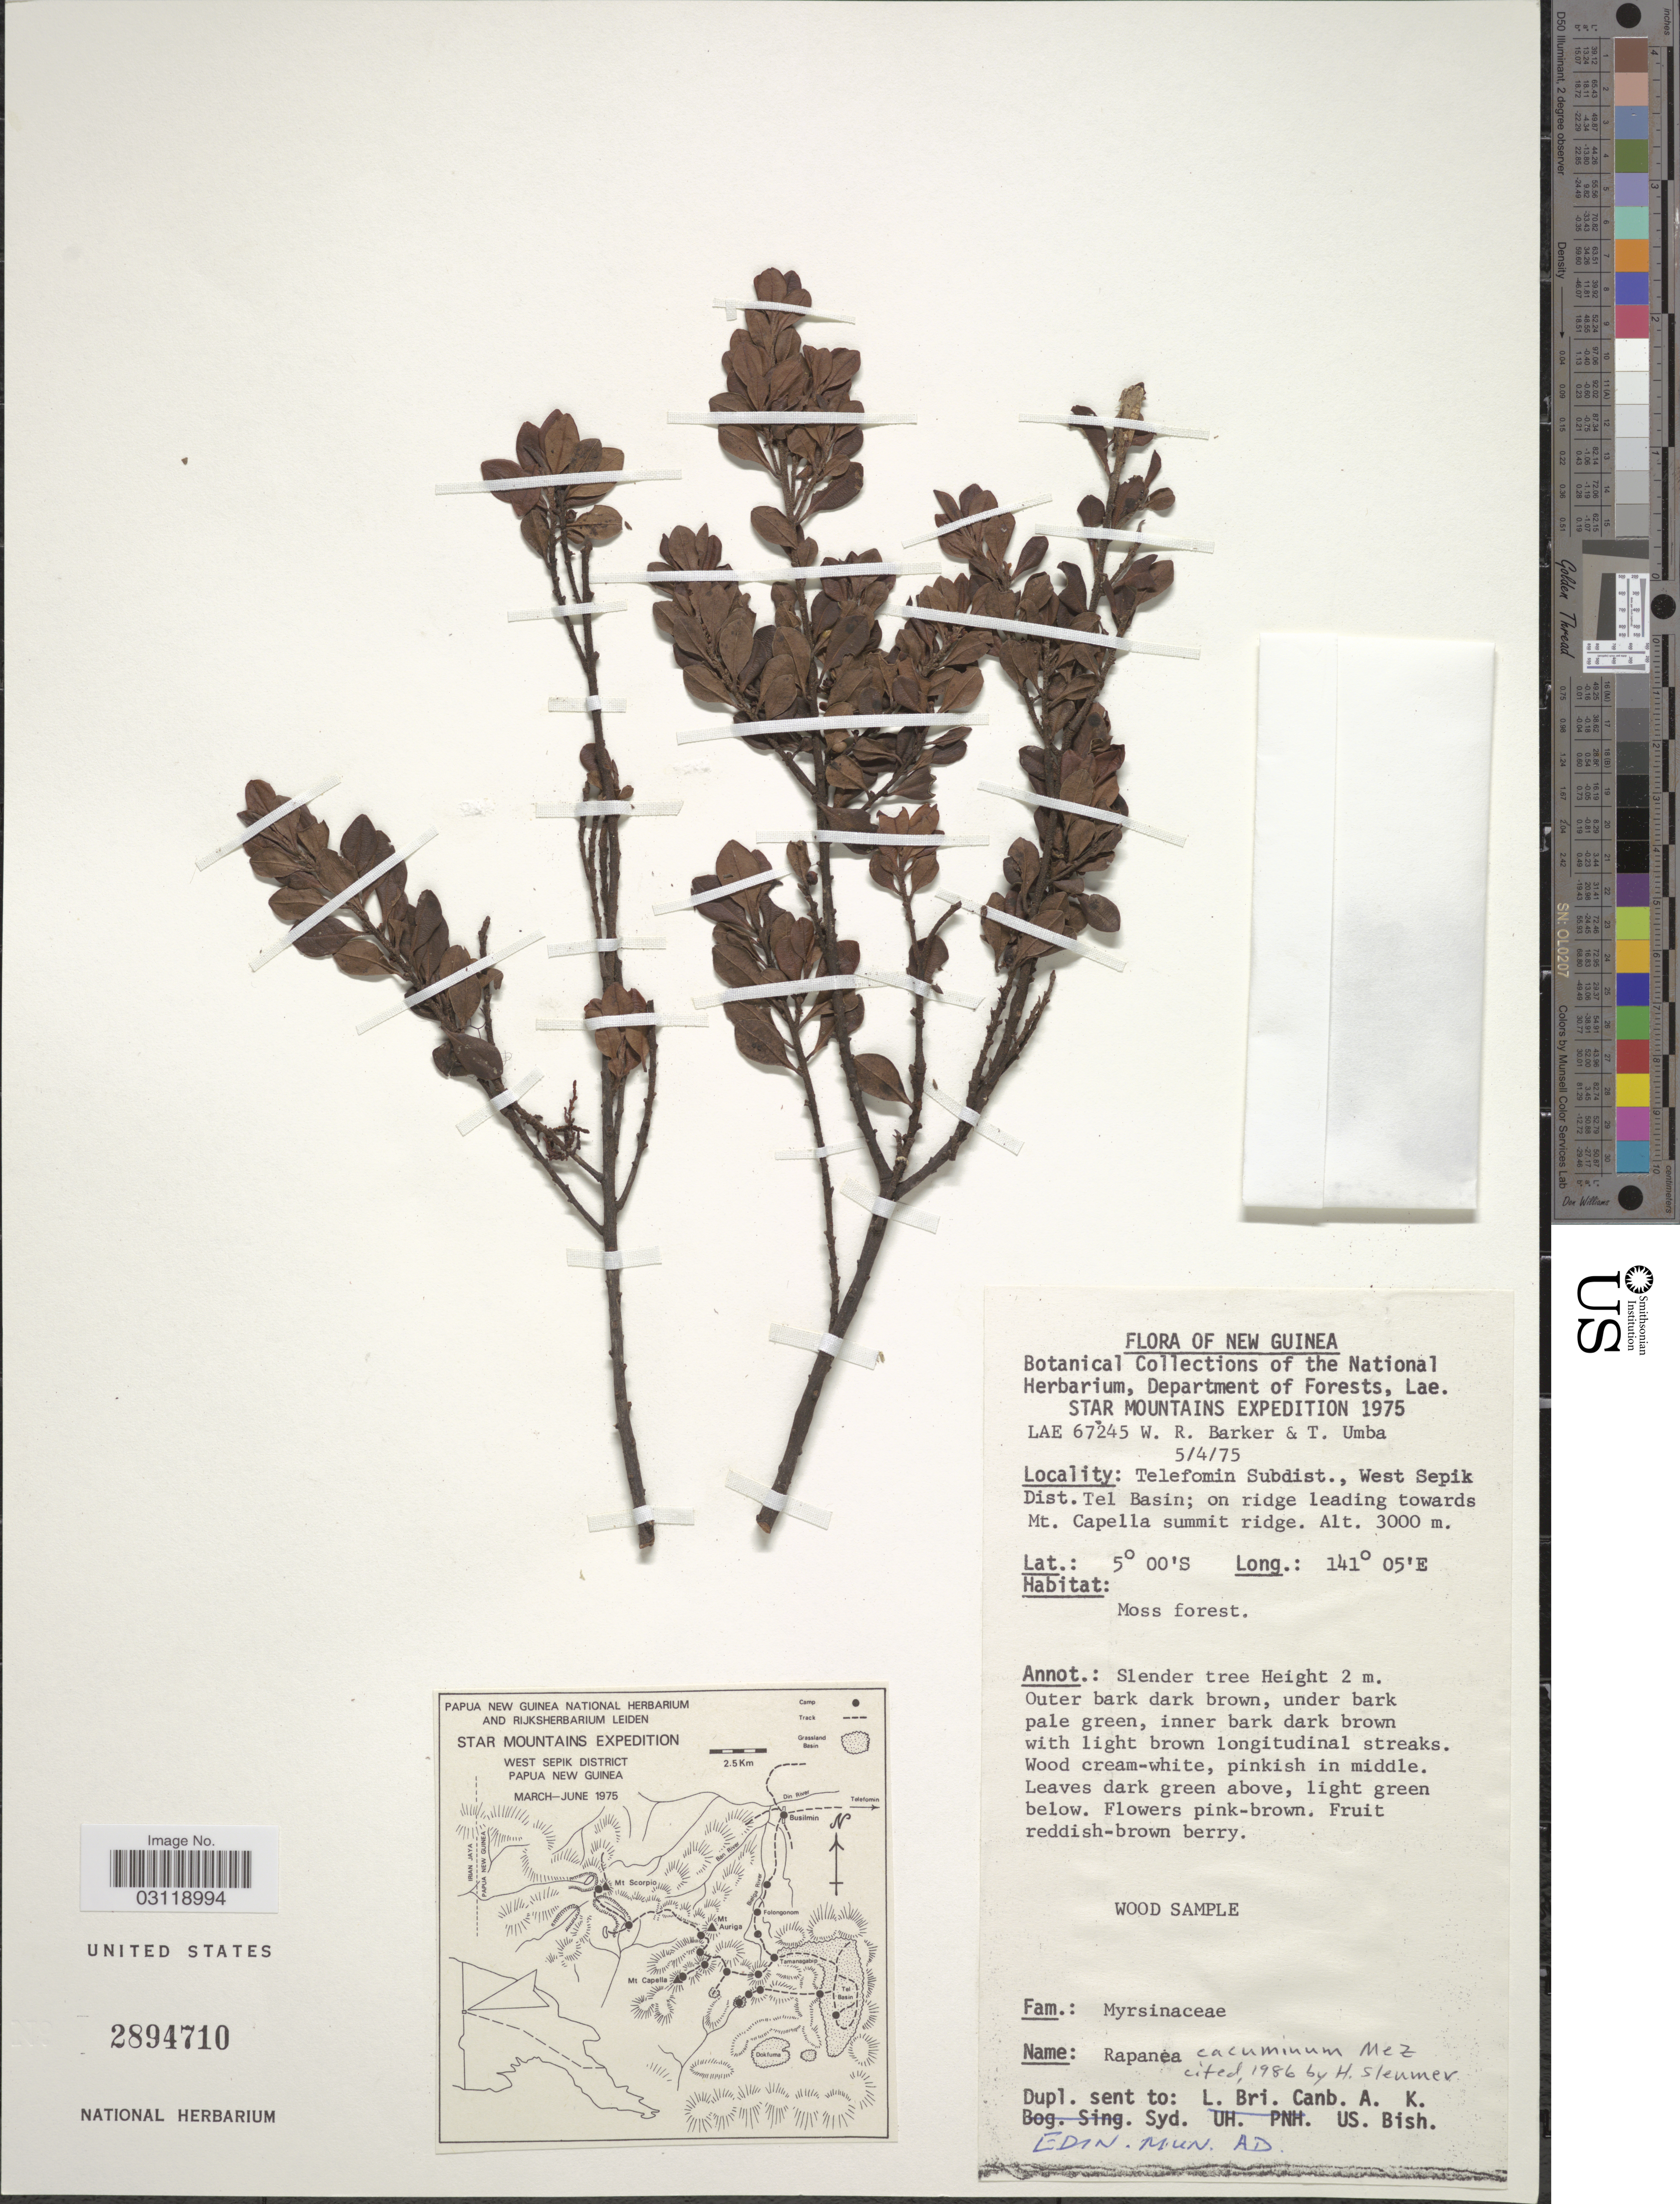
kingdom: Plantae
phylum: Tracheophyta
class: Magnoliopsida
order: Ericales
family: Primulaceae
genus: Rapanea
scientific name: Rapanea cacuminum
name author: Mez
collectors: W. R. Barker & T. Umba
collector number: LAE67245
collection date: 1975-04-05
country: Papua New Guinea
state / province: Sandaun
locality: New Guinea. Telefomin Subdist., West Sepik Dist. Tel Basin; on ridge leading towards Mt. Capella summit ridge. Star Mountains.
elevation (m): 3000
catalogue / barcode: US 2894710